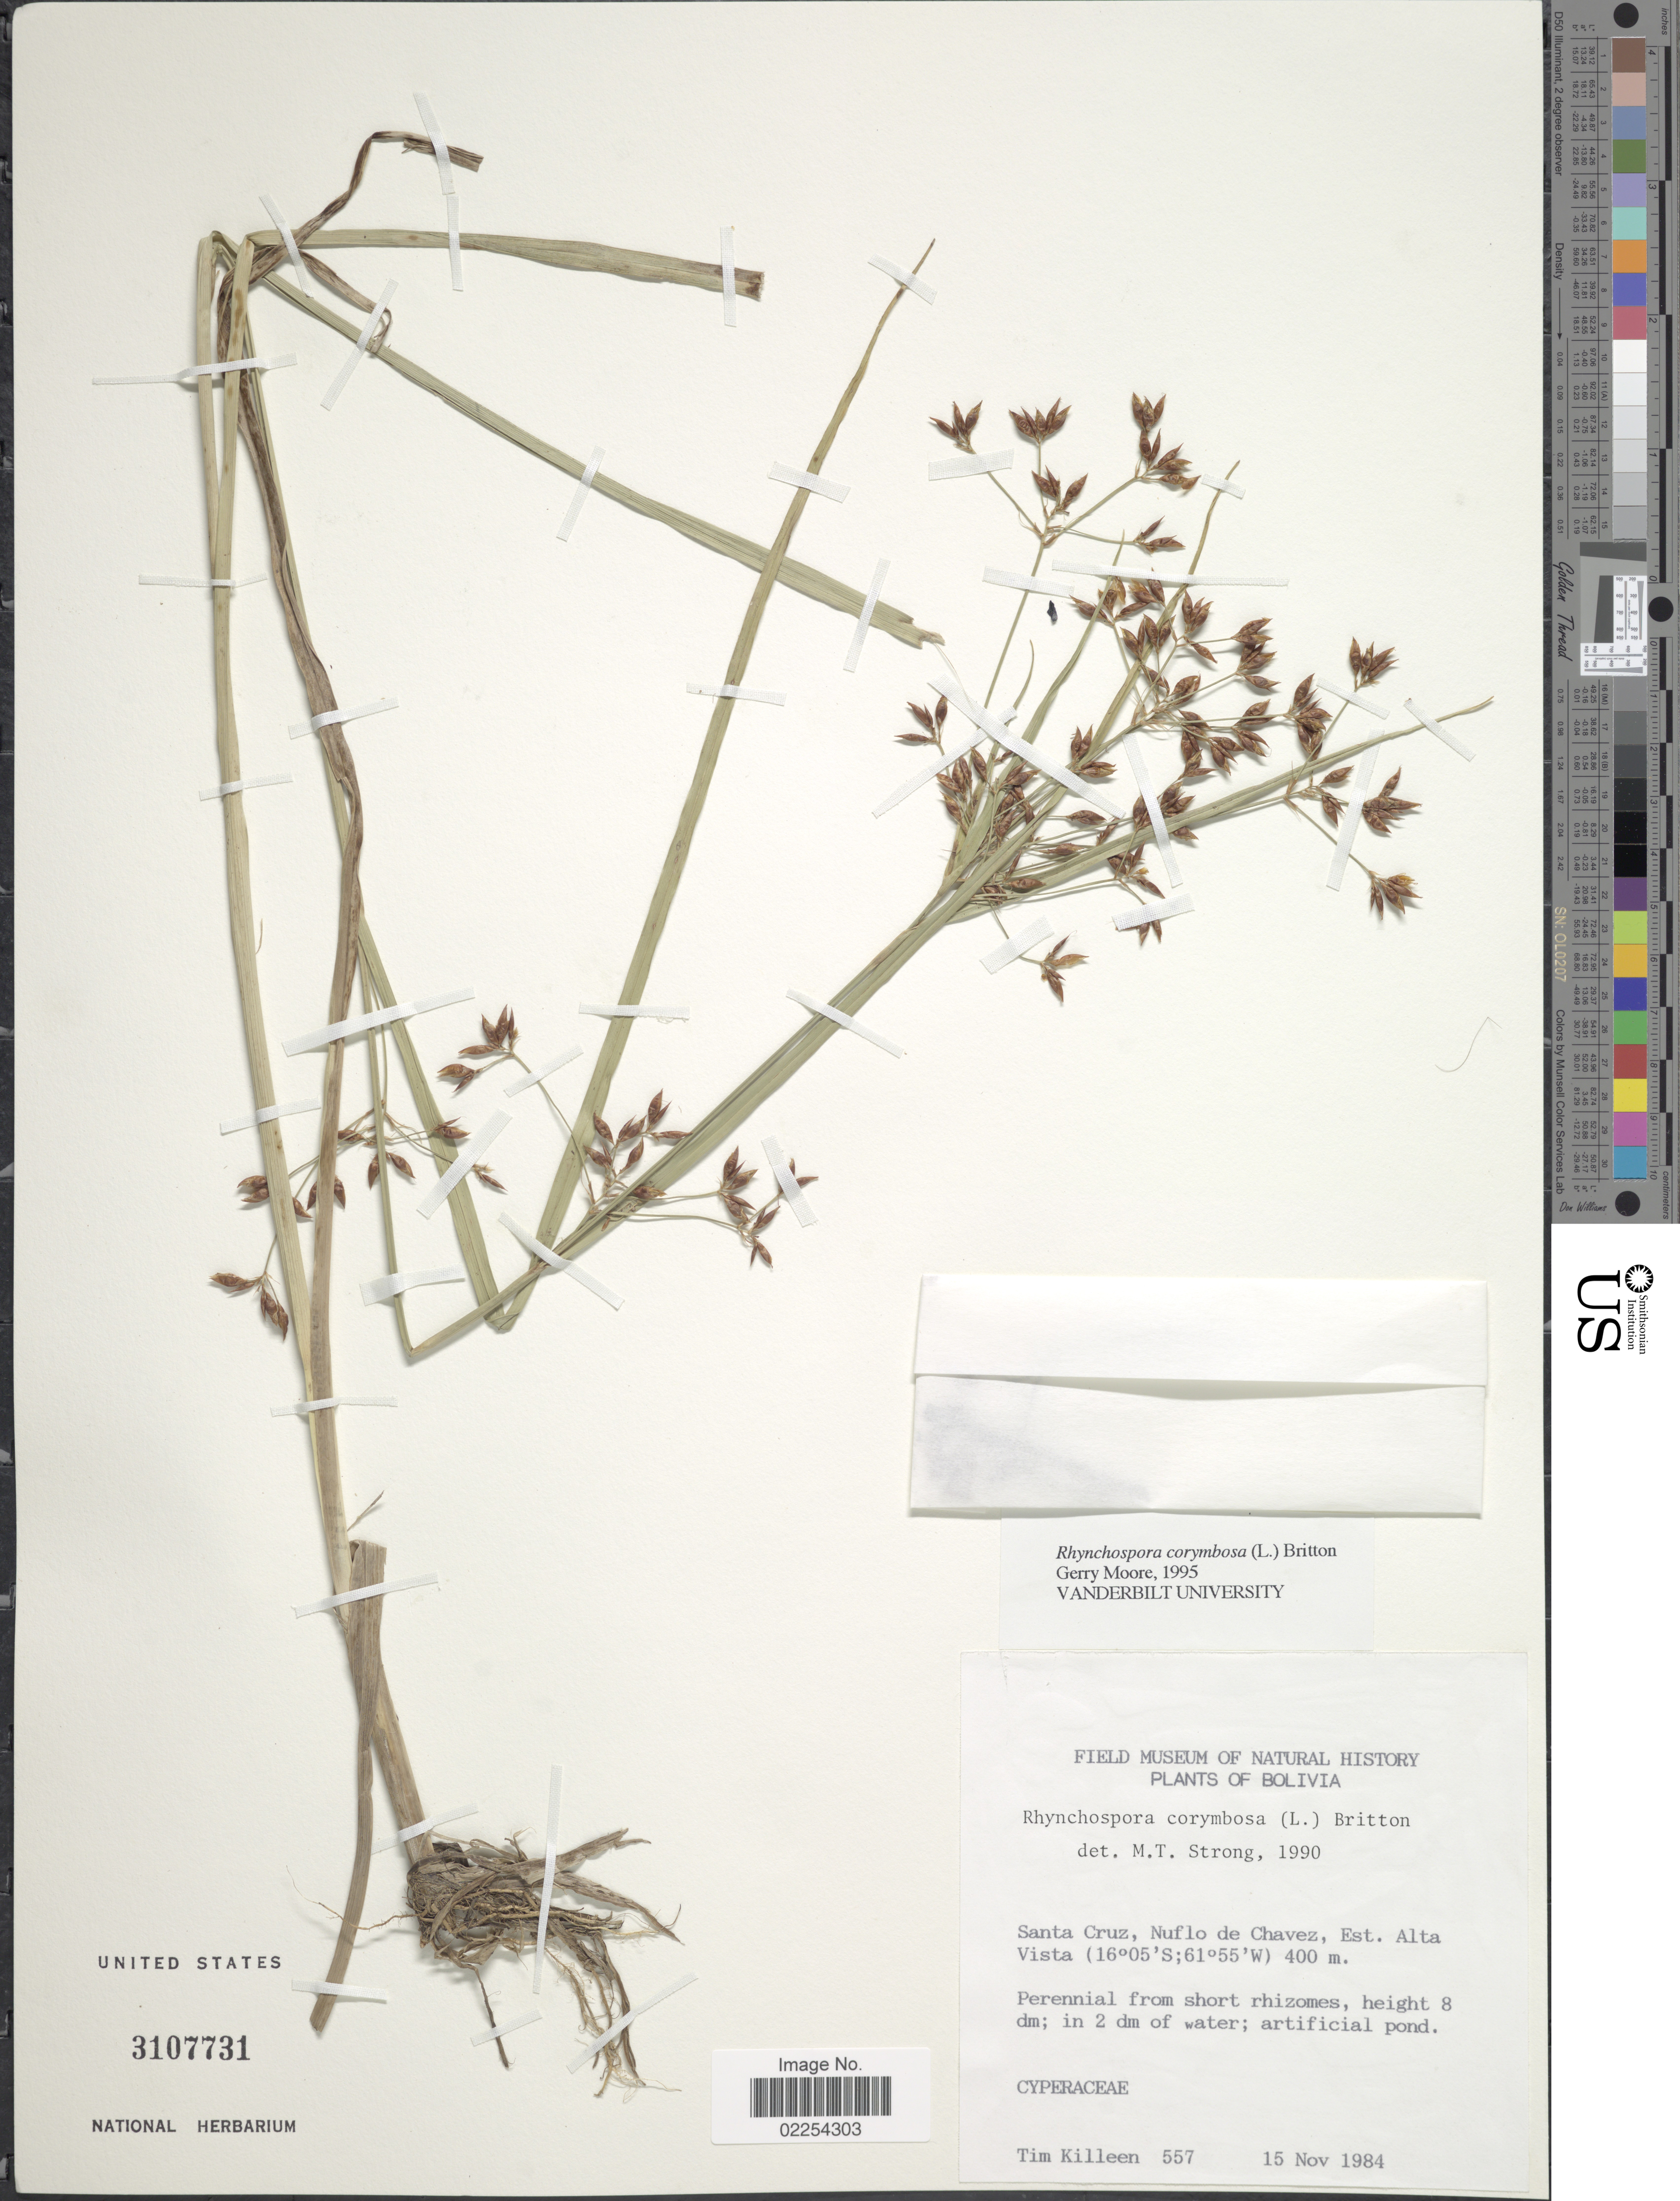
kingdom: Plantae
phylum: Tracheophyta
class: Liliopsida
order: Poales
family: Cyperaceae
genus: Rhynchospora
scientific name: Rhynchospora corymbosa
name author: (L.) Britton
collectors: T. J. Killeen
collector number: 557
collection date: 1984-11-15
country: Bolivia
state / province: Santa Cruz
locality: Santa Cruz, Nuflo de Chavez, Est. Alta Vista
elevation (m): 400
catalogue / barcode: US 3107731